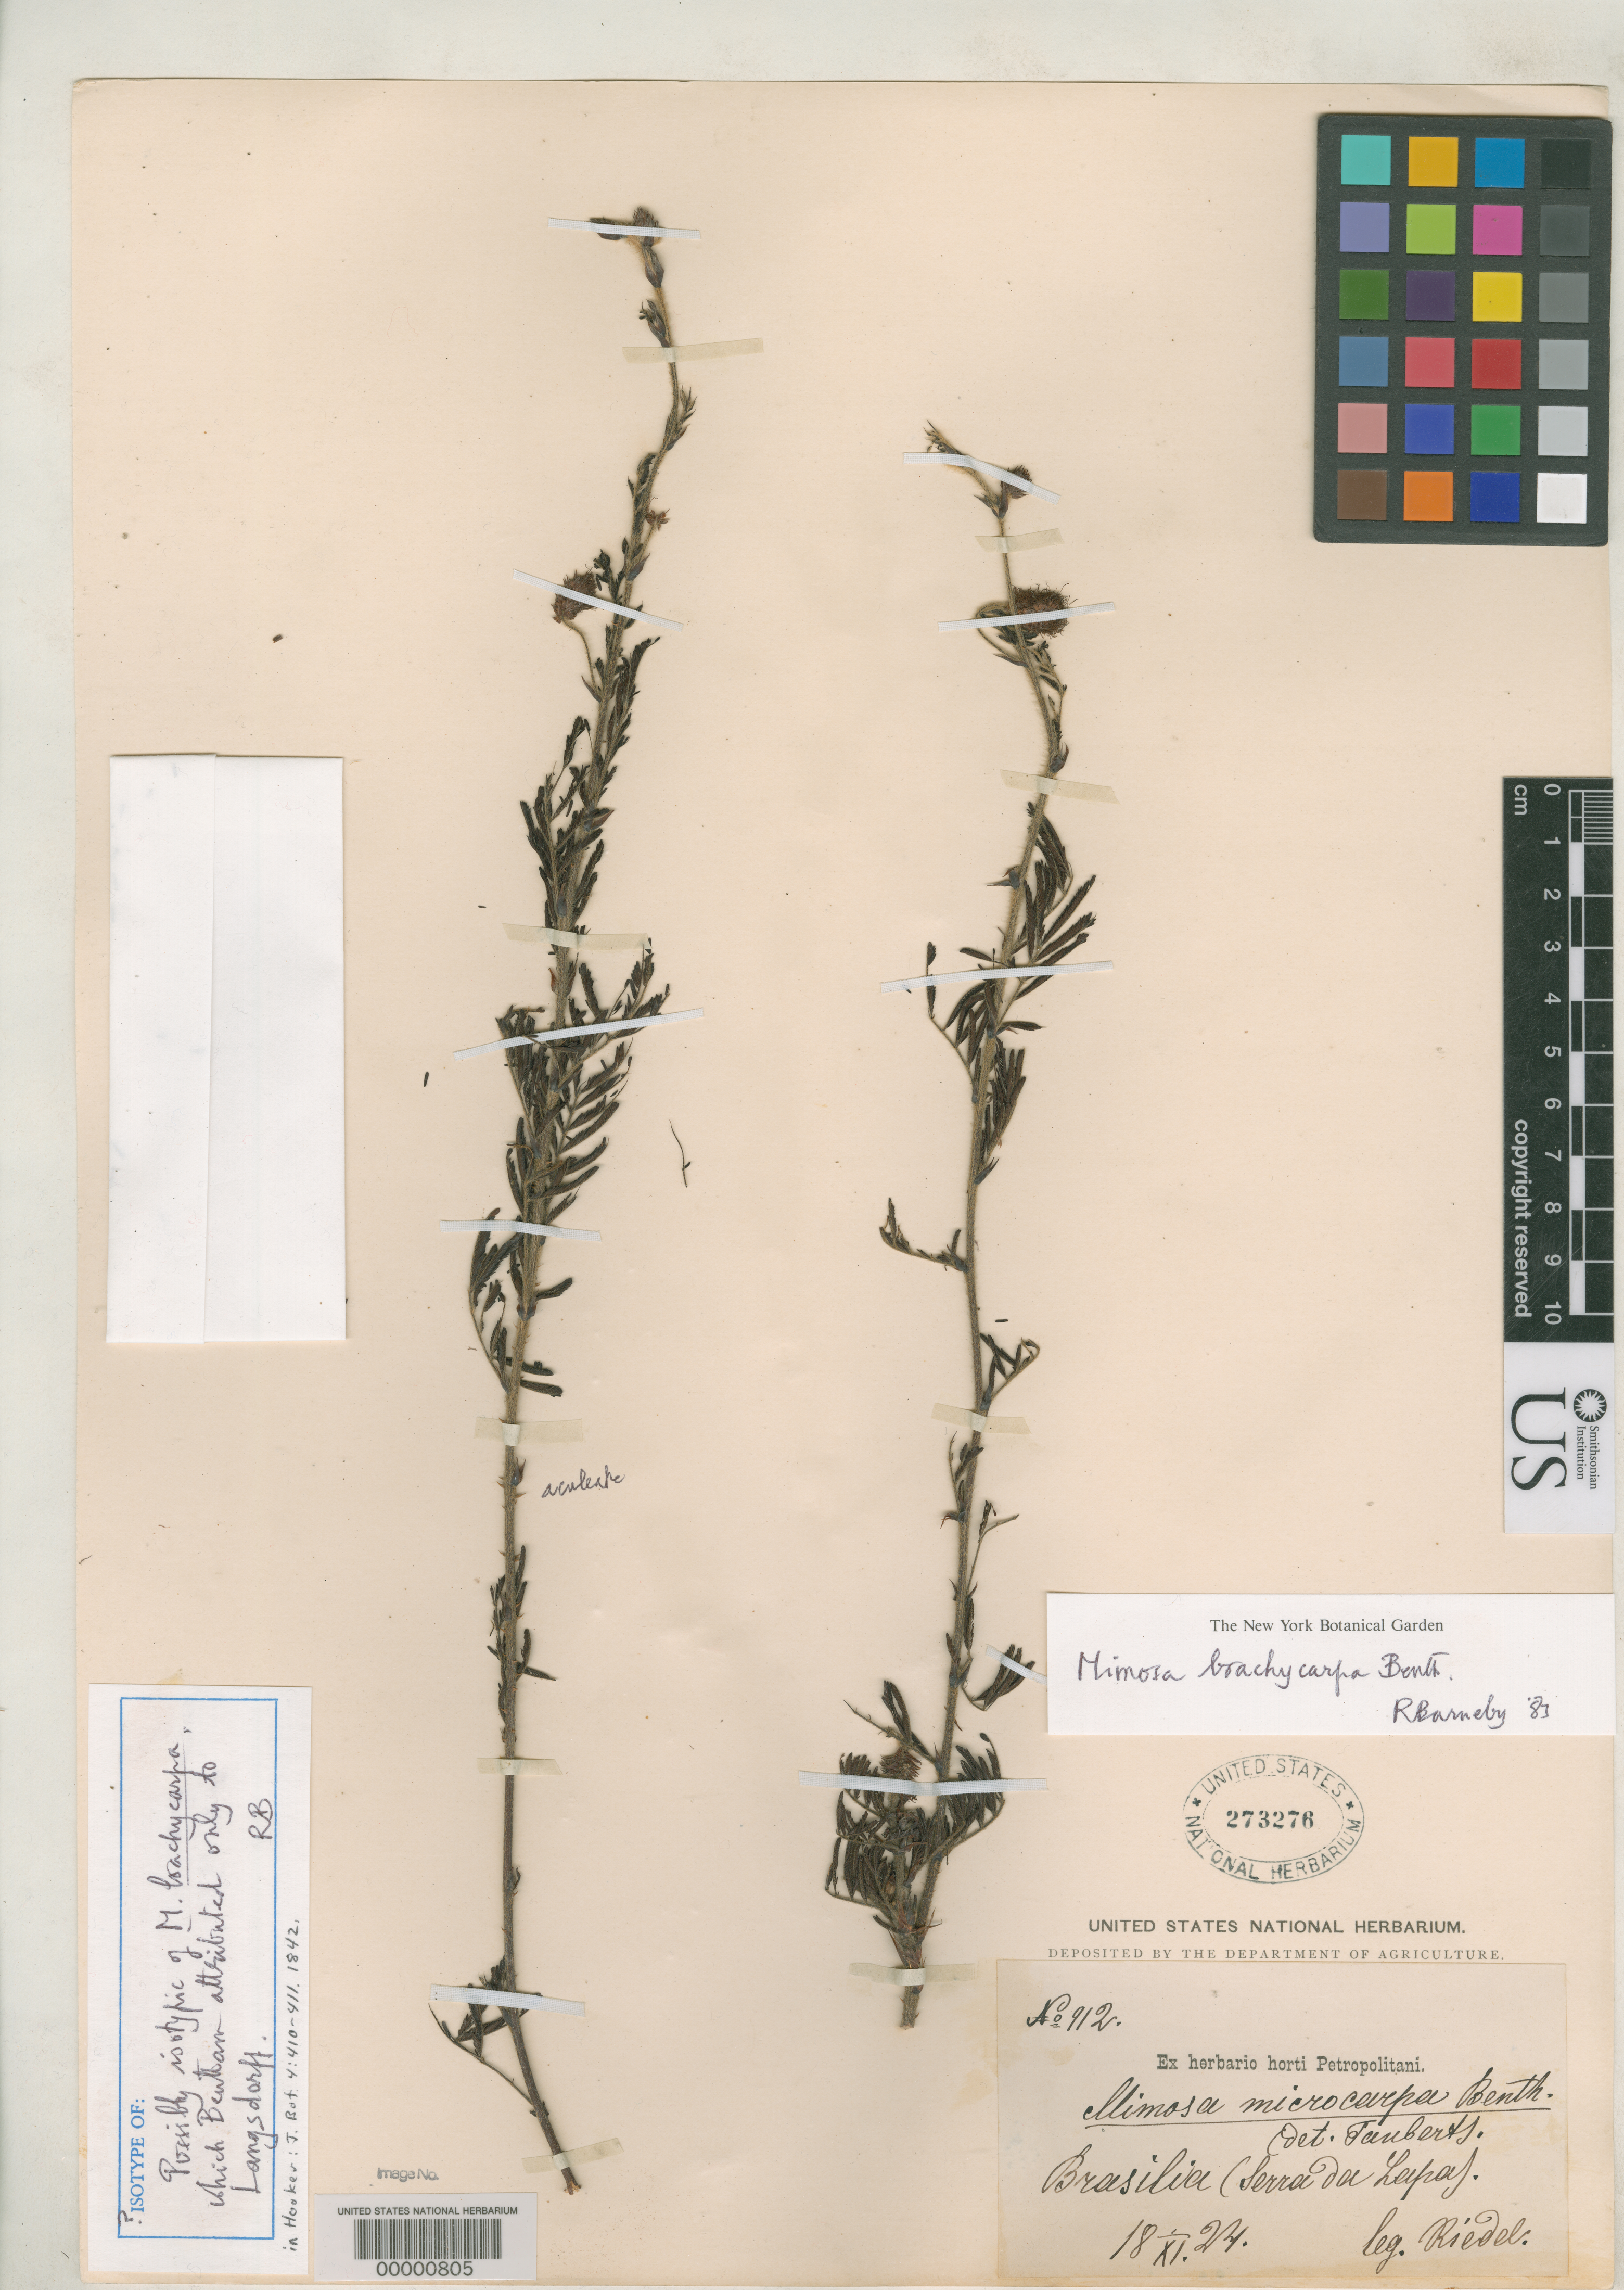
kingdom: Plantae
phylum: Tracheophyta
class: Magnoliopsida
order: Fabales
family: Fabaceae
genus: Mimosa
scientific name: Mimosa brachycarpa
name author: Benth.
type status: Possible Isotype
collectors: L. Riedel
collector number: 912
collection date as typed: Nov 1824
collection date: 1824-11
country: Brazil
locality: Serra da Lapa.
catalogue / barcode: US 273276